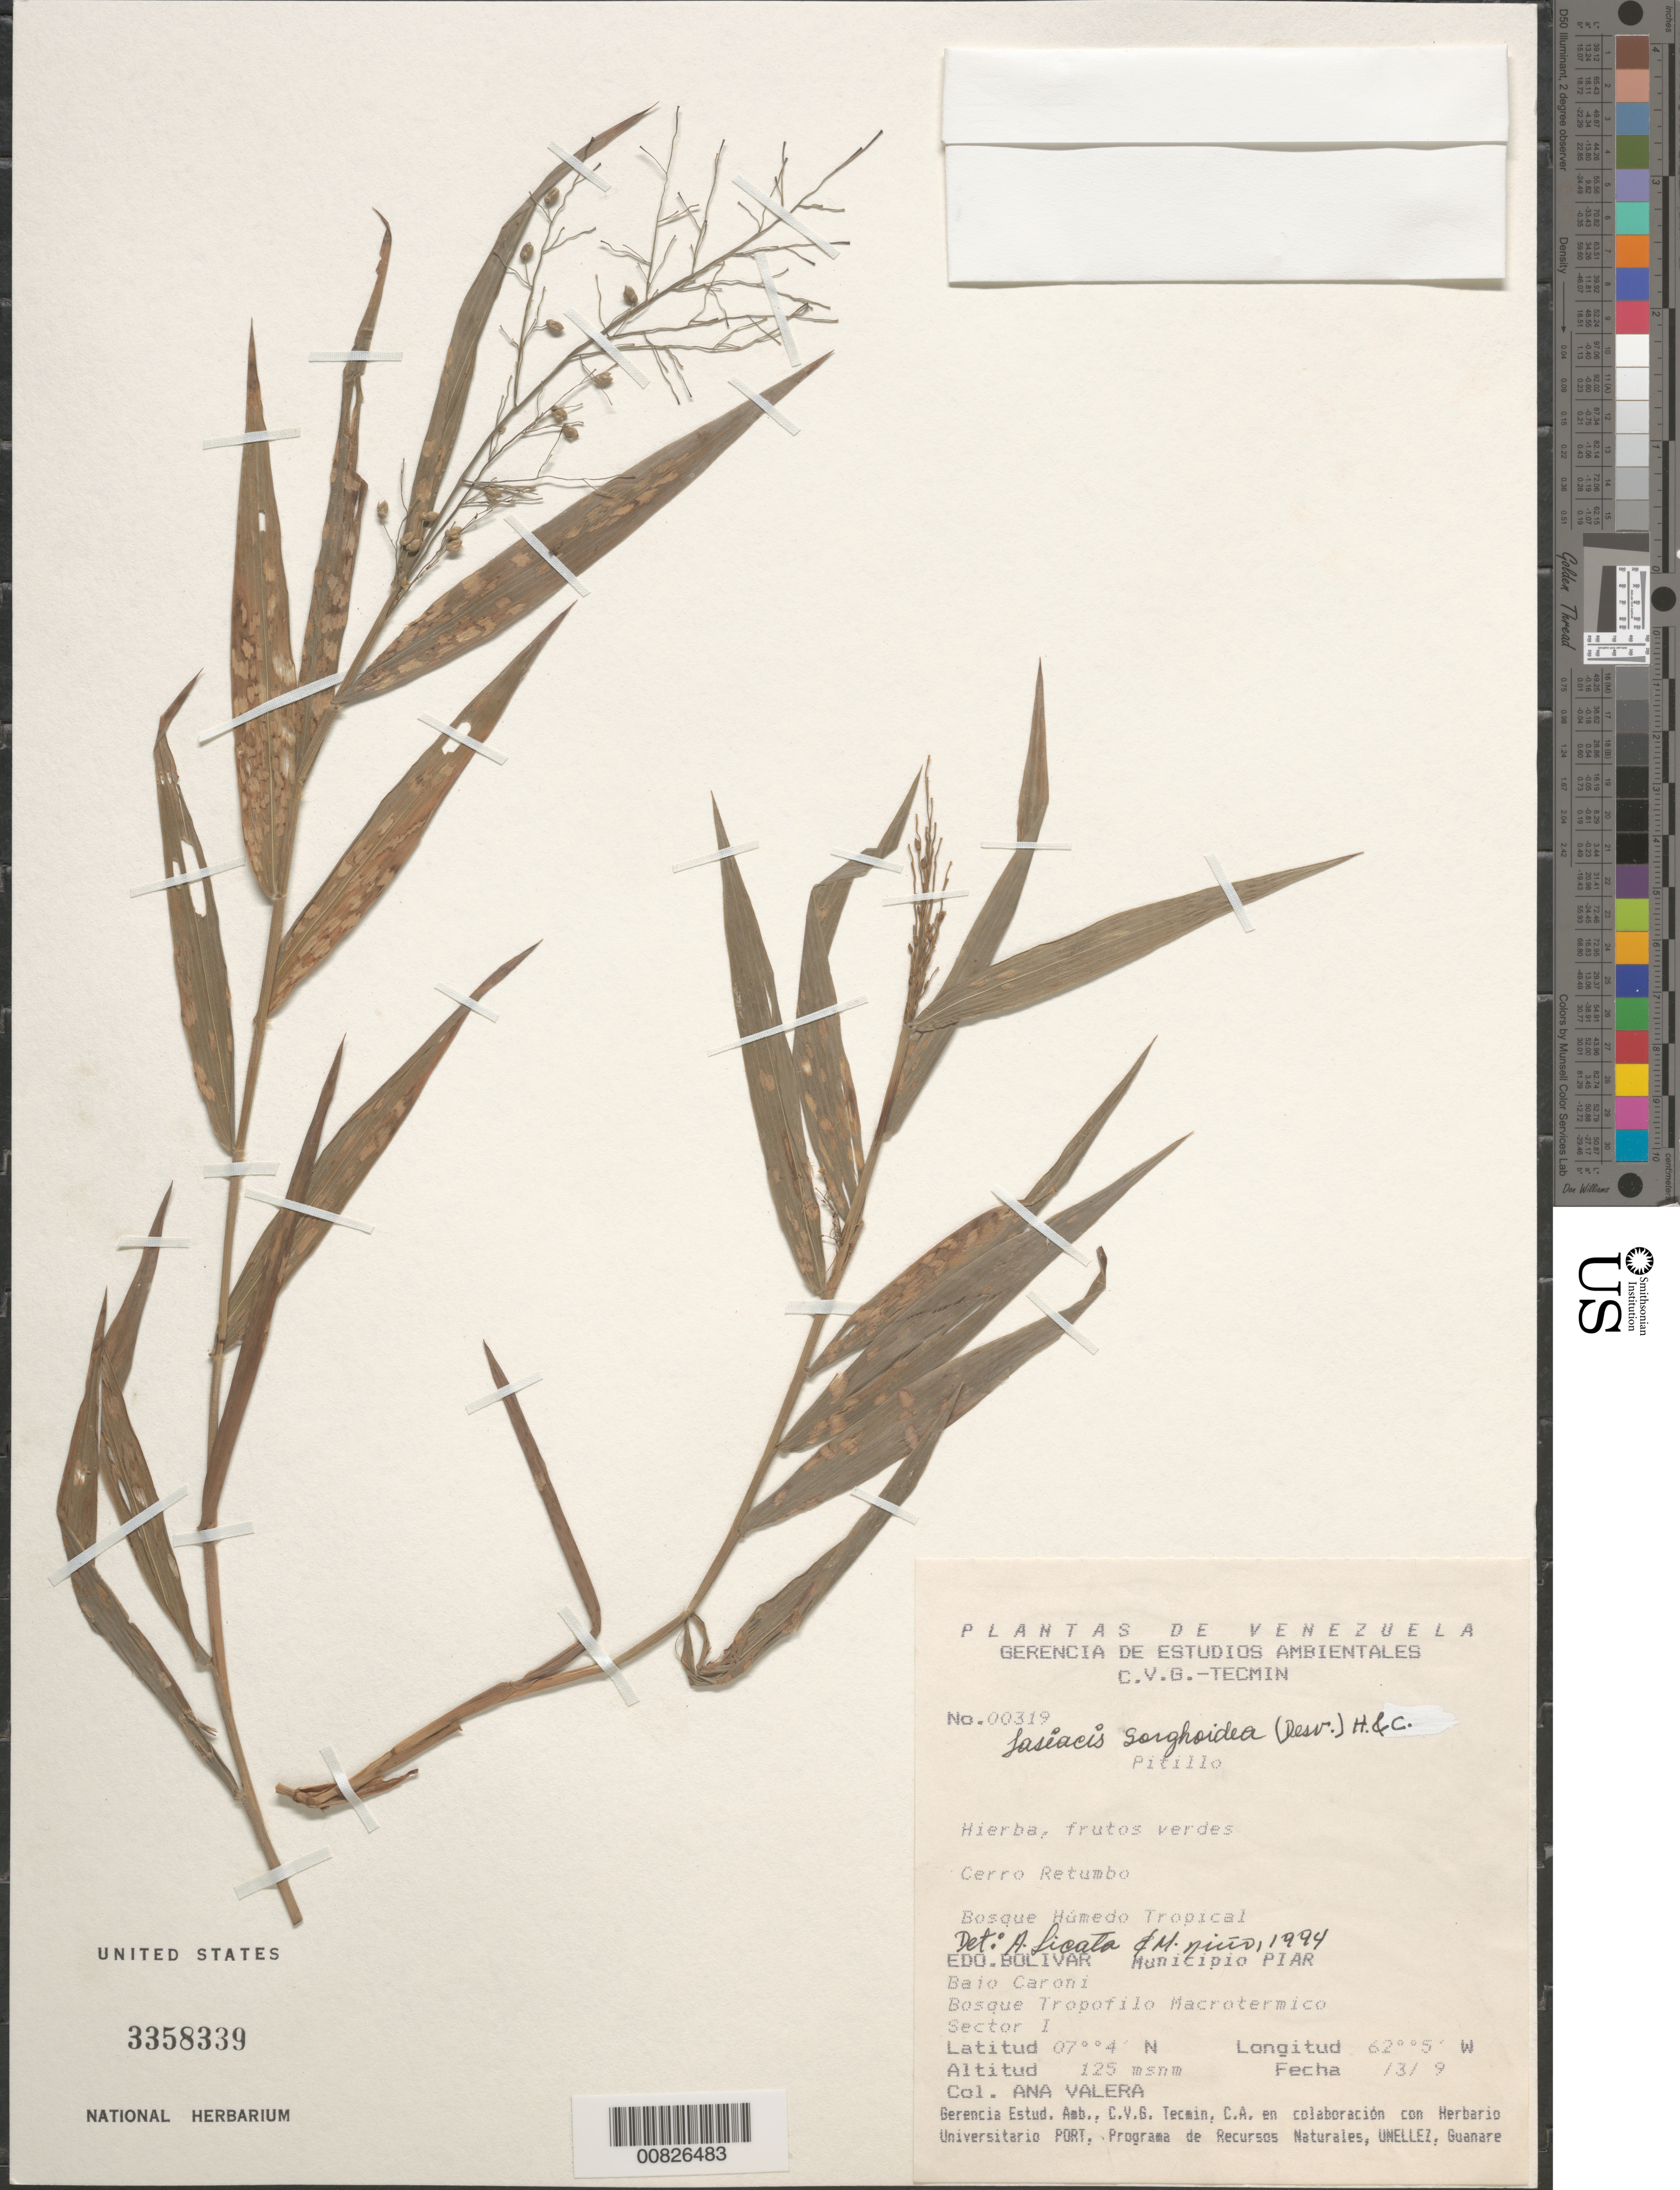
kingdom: Plantae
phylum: Tracheophyta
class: Liliopsida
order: Poales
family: Poaceae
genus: Lasiacis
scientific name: Lasiacis sorghoidea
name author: (Desv. ex Ham.) Hitchc. & Chase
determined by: Licata, A.; Niño, S. M.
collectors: A. Valera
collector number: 319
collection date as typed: Mar-94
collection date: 1994-03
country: Venezuela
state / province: Bolívar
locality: Mun. Piar, Bajo Caroní, Bosque Tropofilo Macrotermico, Sector I; Cerro Retumbo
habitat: Bosque húmedo tropical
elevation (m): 125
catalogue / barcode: US 3358339